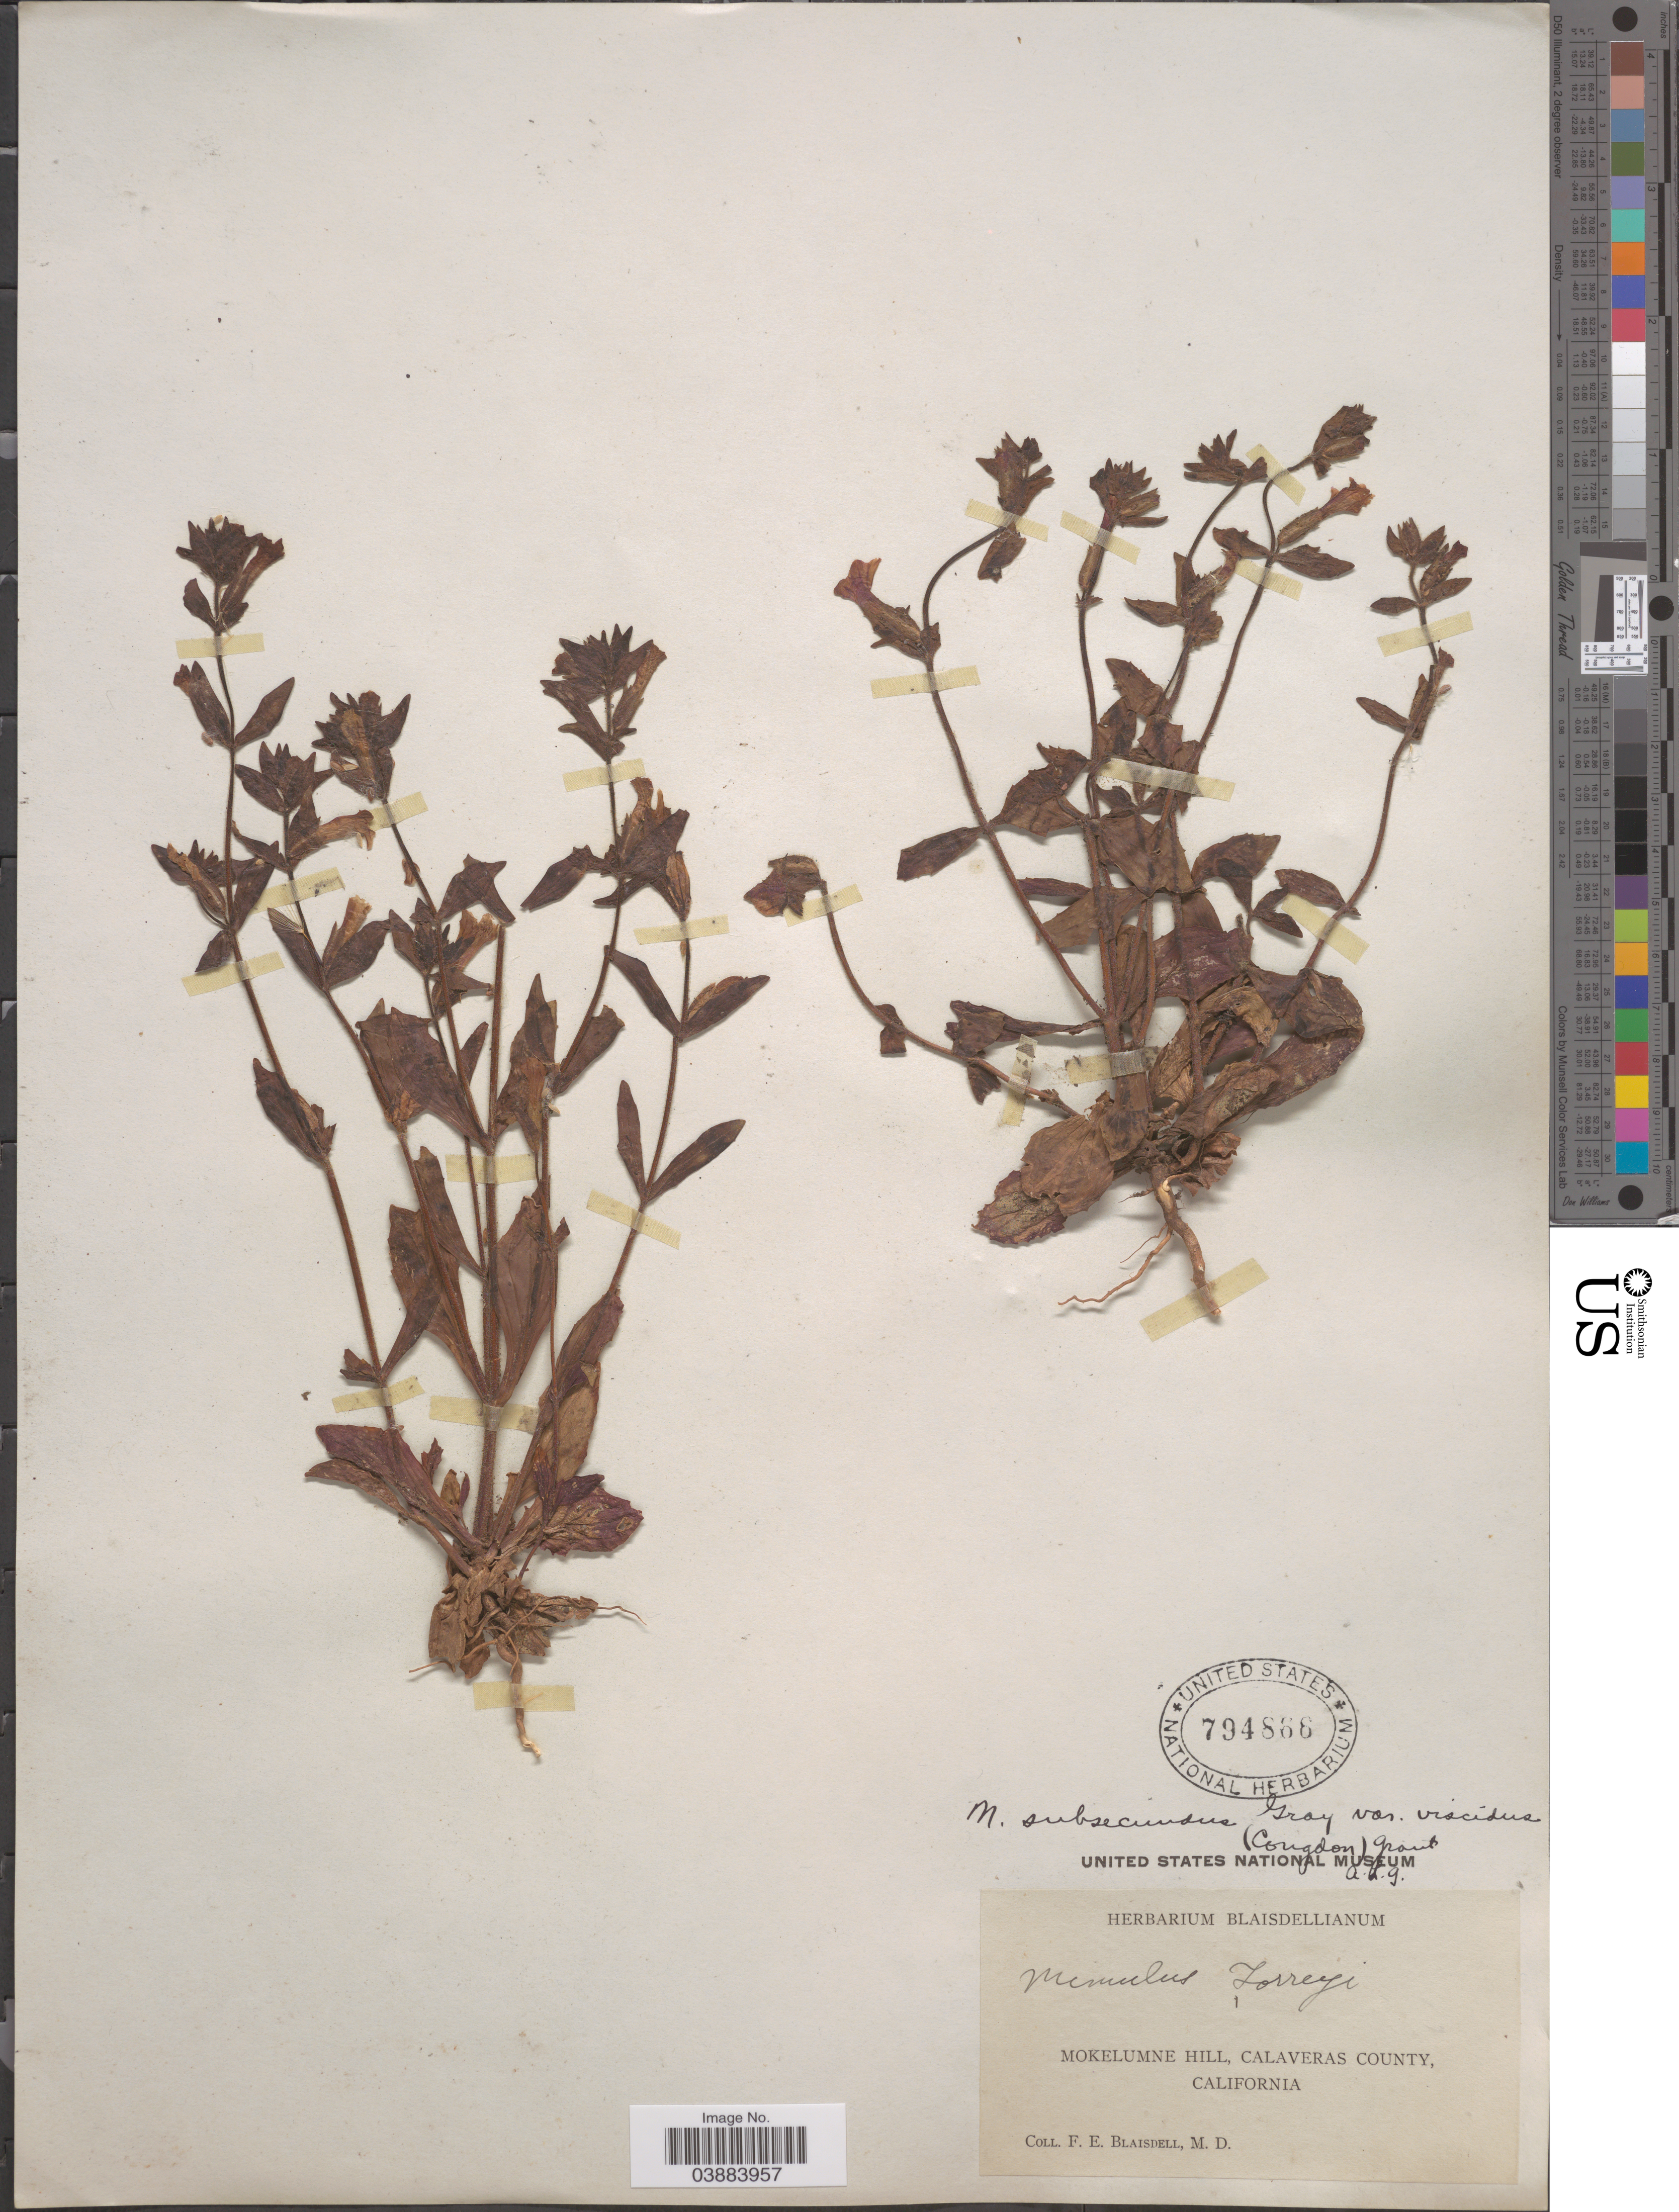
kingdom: Plantae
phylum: Tracheophyta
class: Magnoliopsida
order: Lamiales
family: Phrymaceae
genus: Eunanus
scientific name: Eunanus subsecundus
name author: Greene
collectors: F. Blaisdell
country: United States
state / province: California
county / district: Calaveras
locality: Mokelumne Hill, Calaveras County.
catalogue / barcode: US 794866